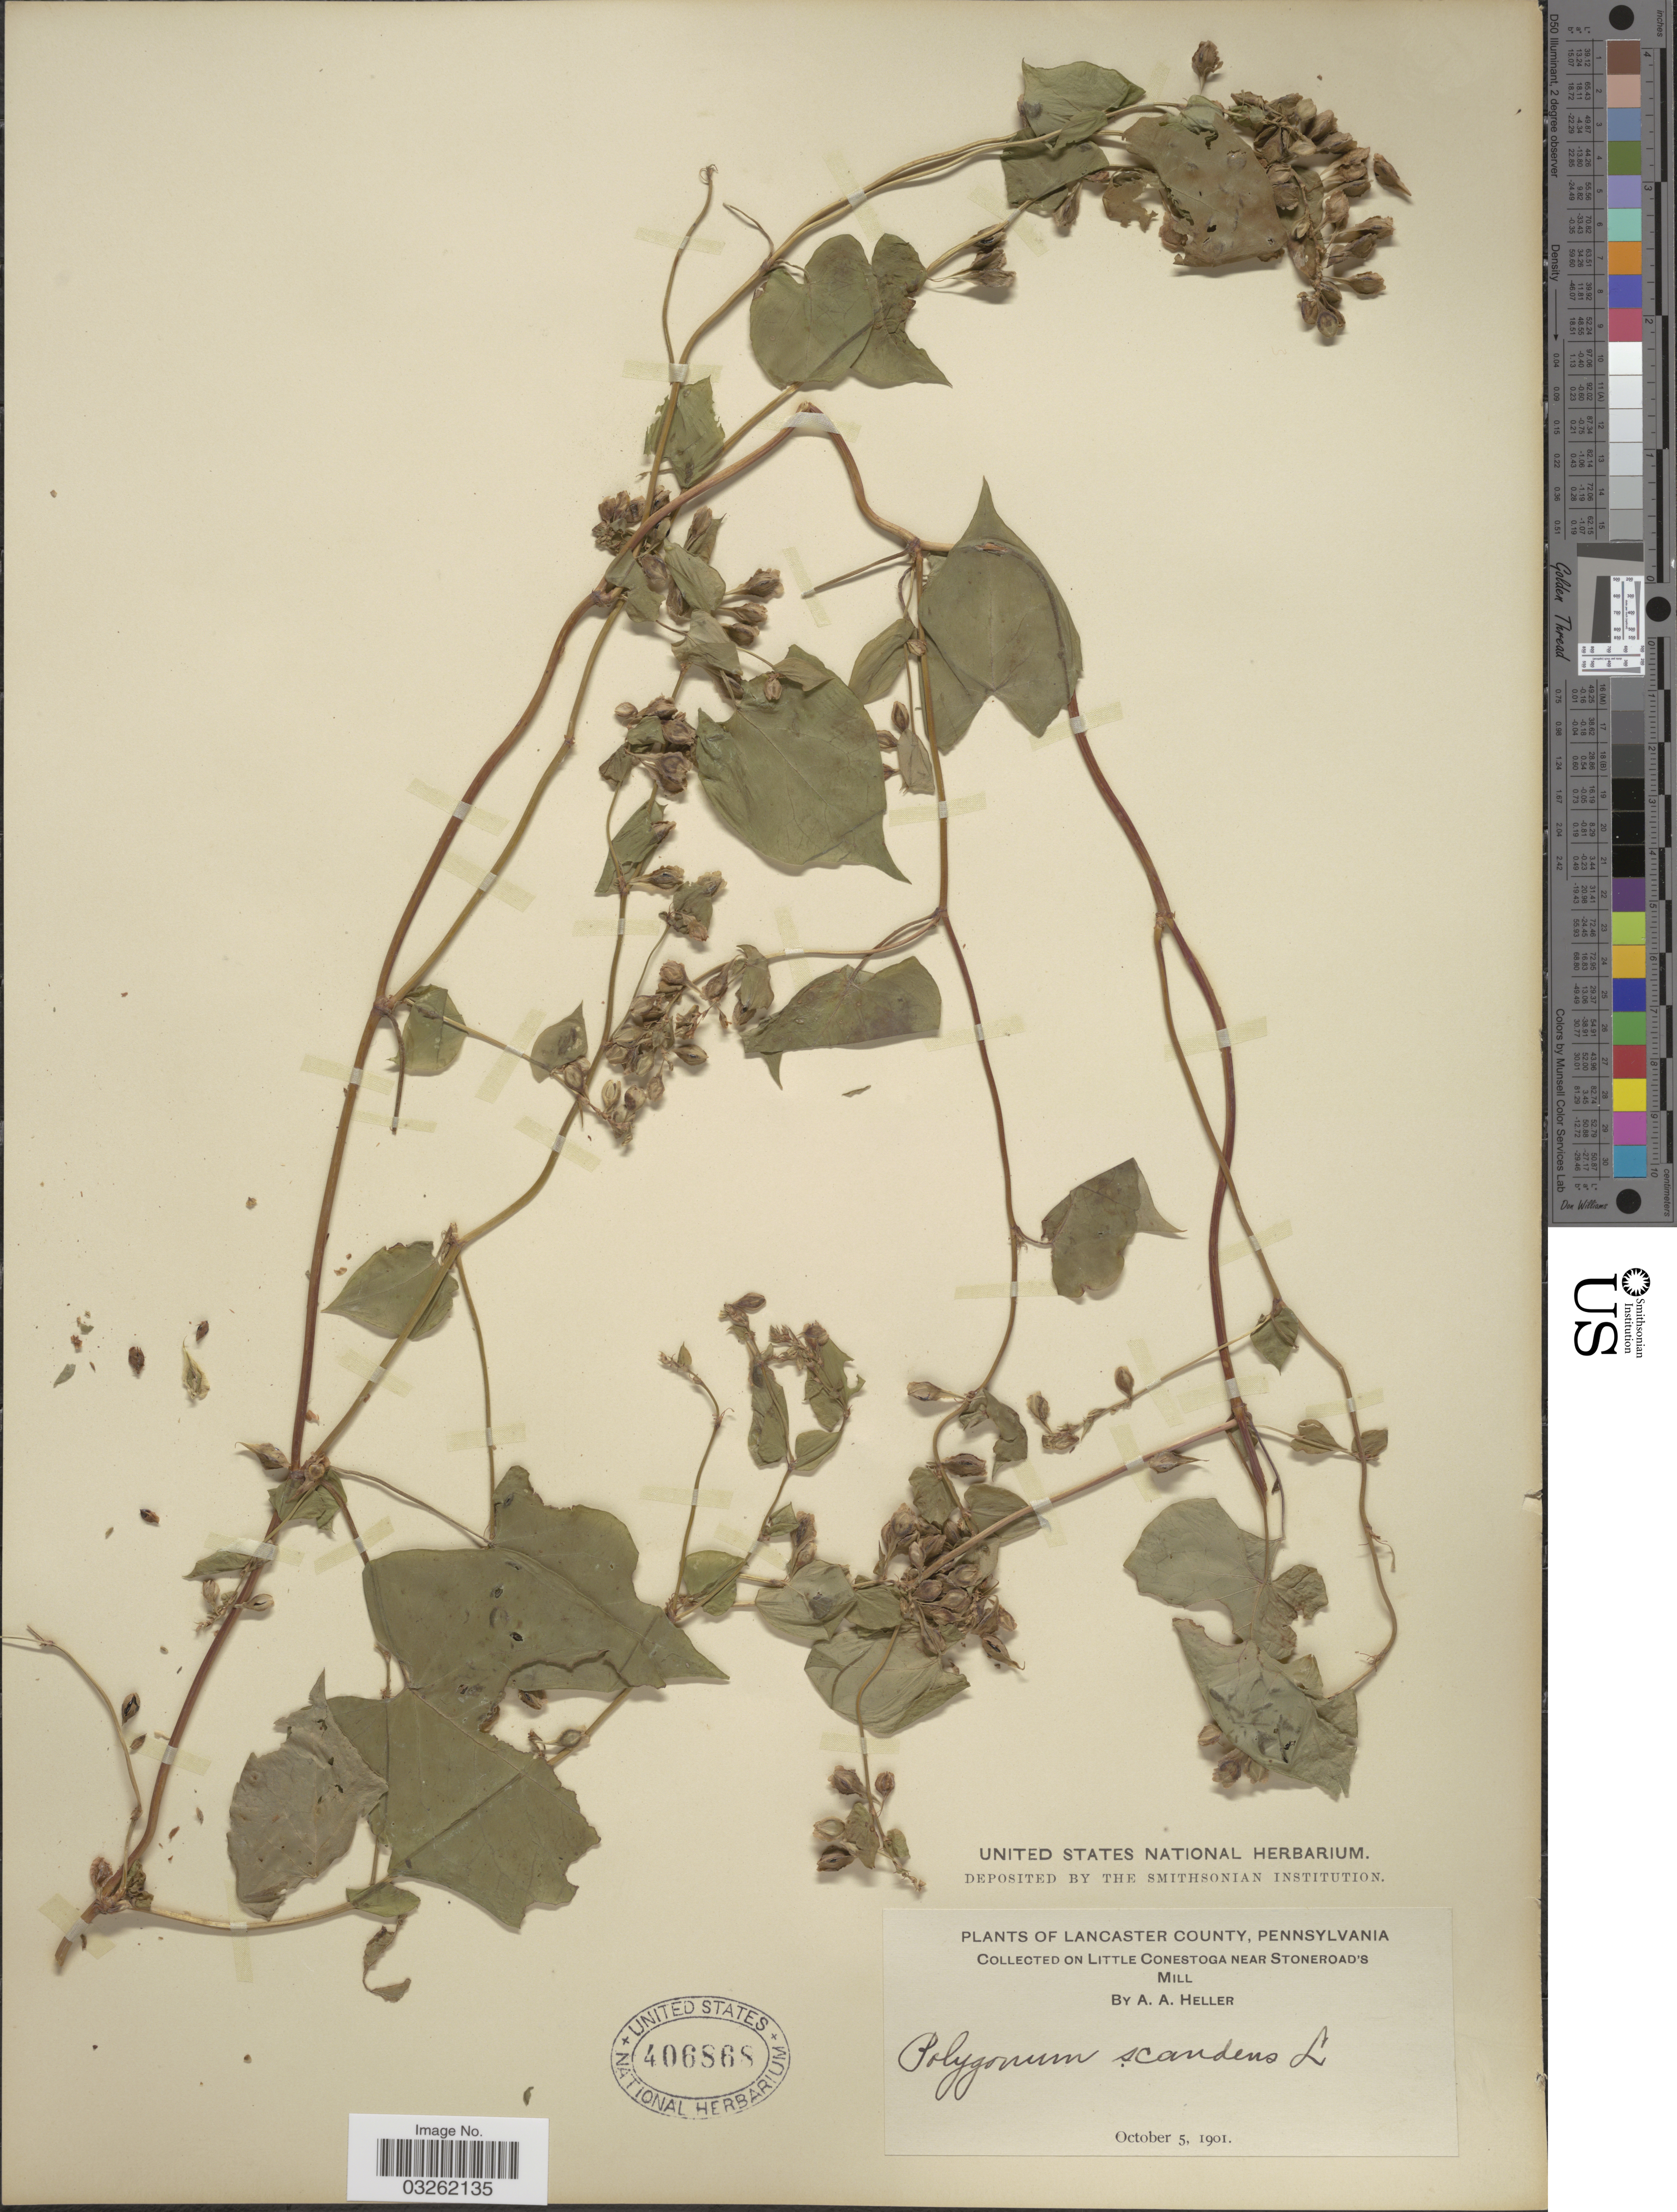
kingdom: Plantae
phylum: Tracheophyta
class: Magnoliopsida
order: Caryophyllales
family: Polygonaceae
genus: Fallopia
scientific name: Fallopia scandens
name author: (L.) Holub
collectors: A. A. Heller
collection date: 1901-10-05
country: United States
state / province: Pennsylvania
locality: Lancaster County. Little Conestoga near Stoneroad's Mill.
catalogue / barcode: US 406868